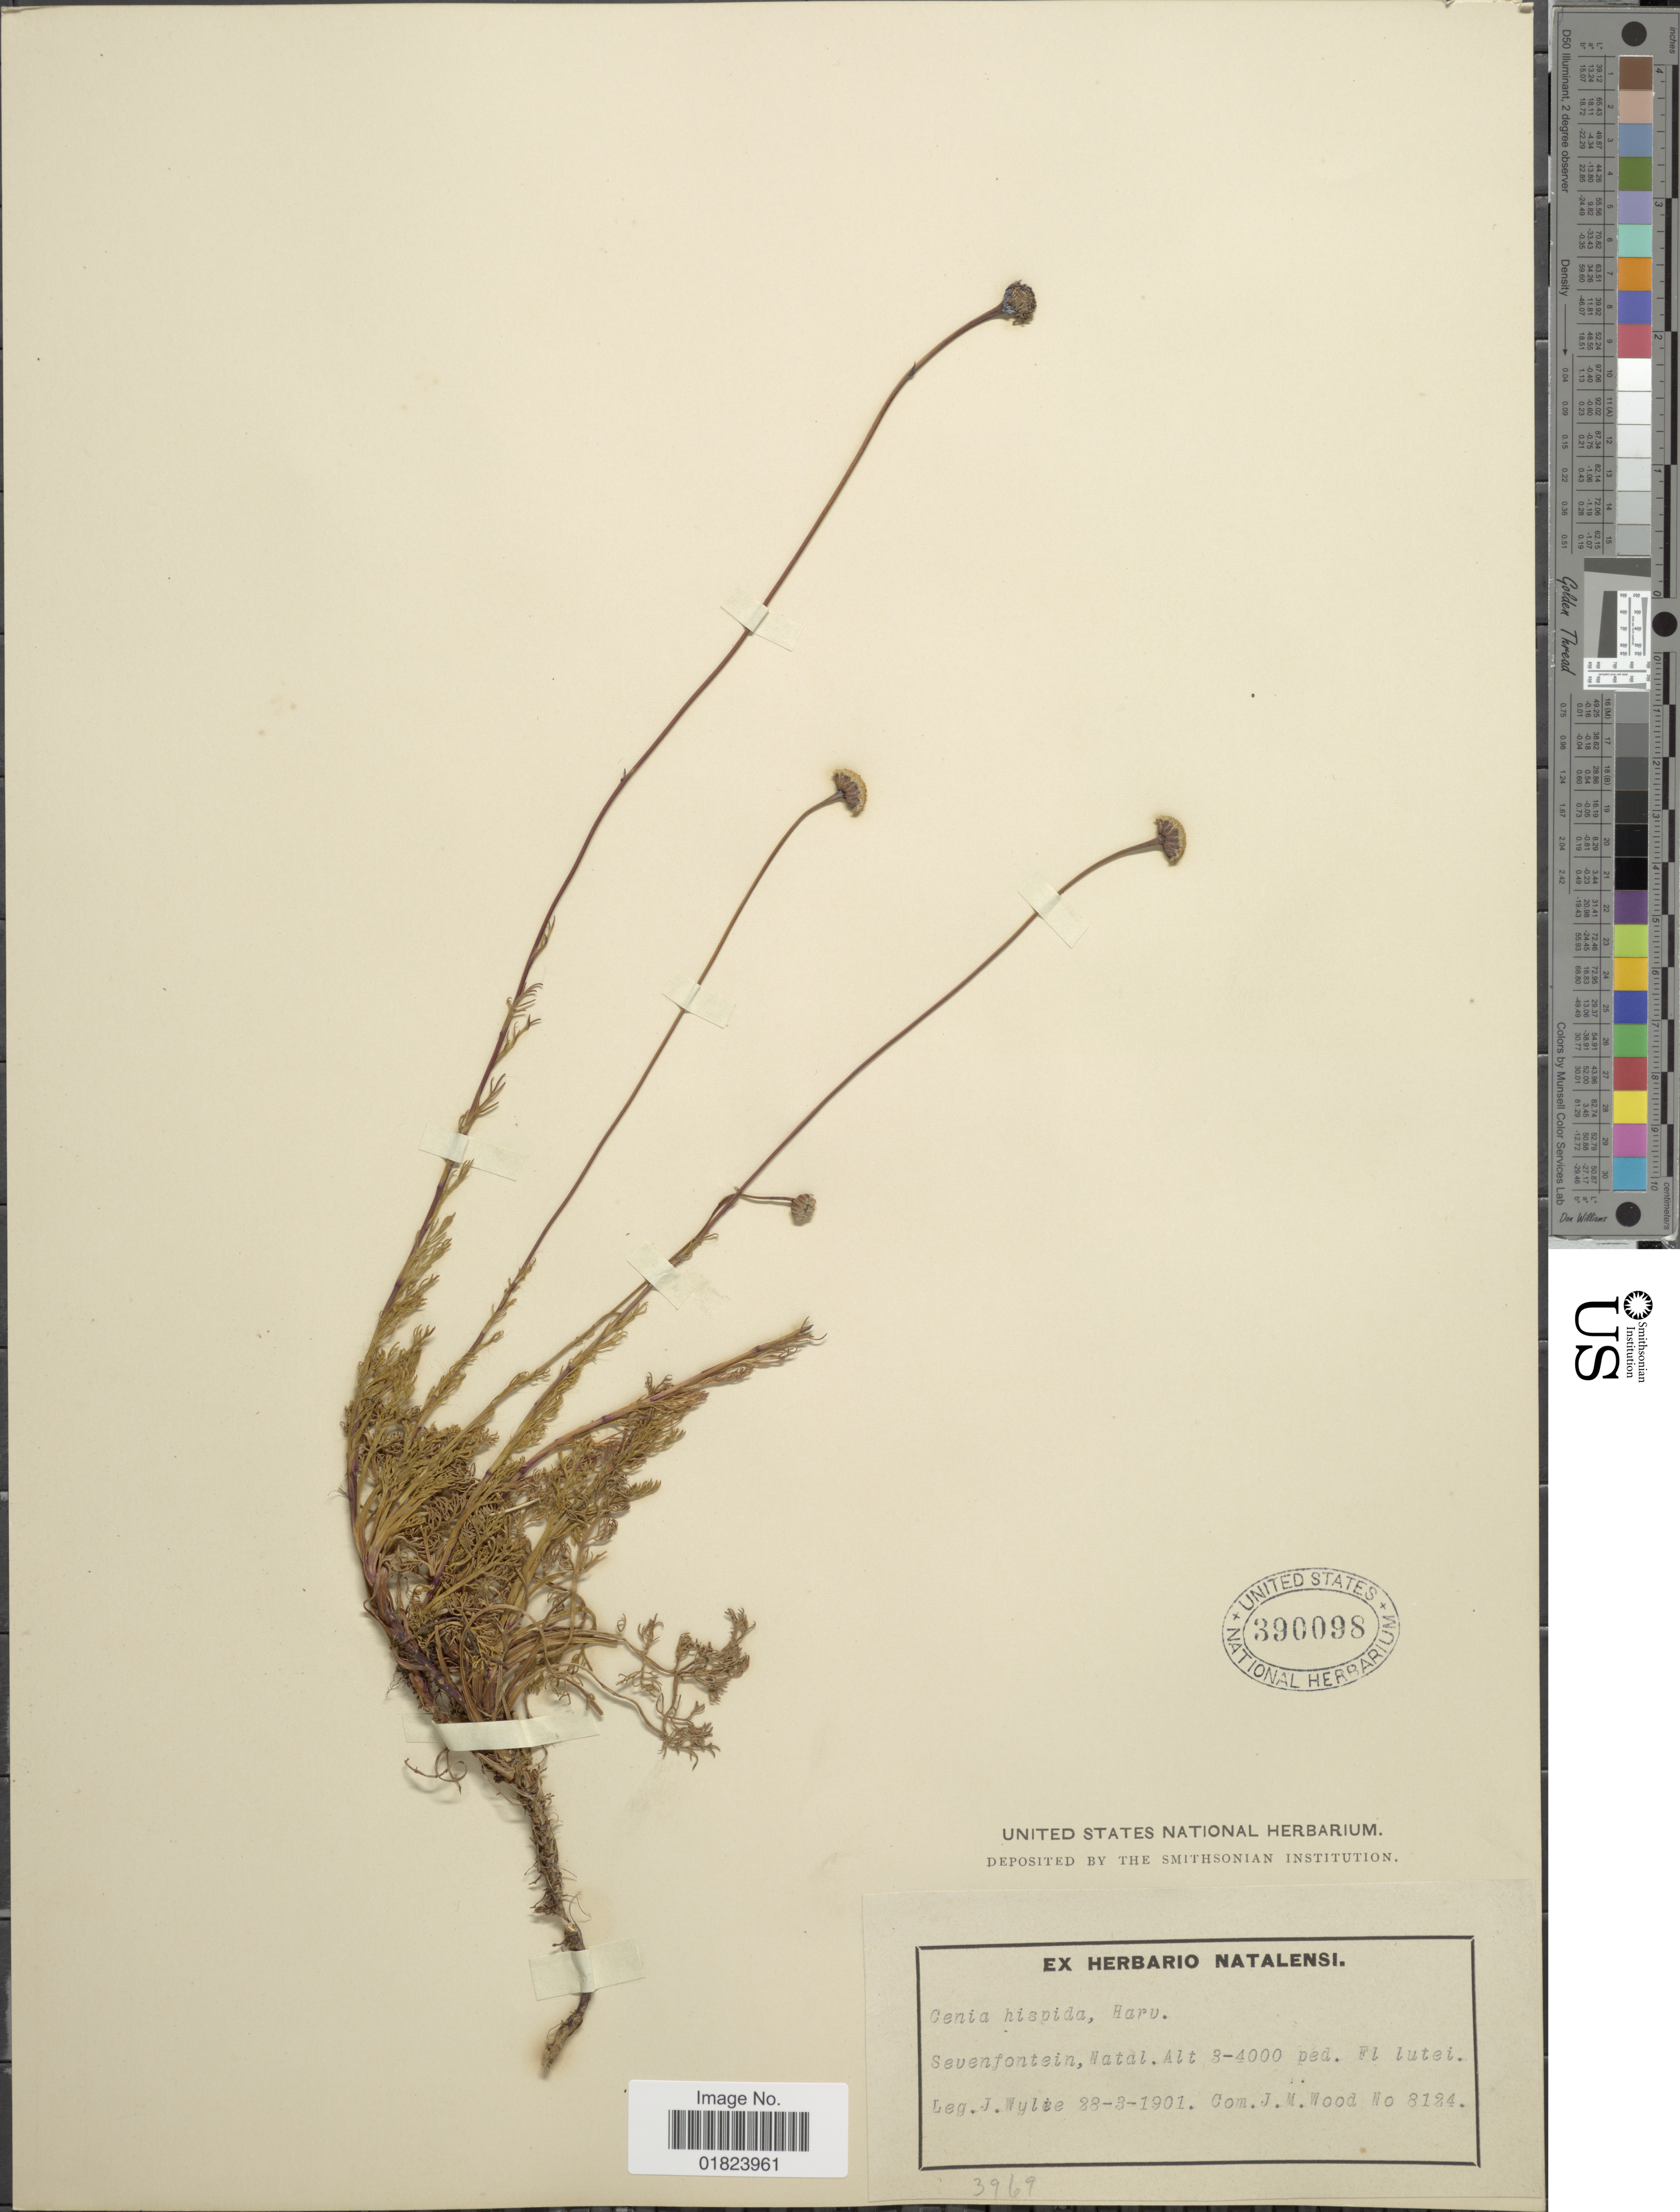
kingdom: Plantae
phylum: Tracheophyta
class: Magnoliopsida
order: Asterales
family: Asteraceae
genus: Cotula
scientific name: Cotula hispida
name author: (DC.) Harv.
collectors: J. Wylie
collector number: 8124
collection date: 1901-03-28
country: South Africa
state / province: KwaZulu-Natal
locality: Natal, Sevenfontein.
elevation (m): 914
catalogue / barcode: US 390098